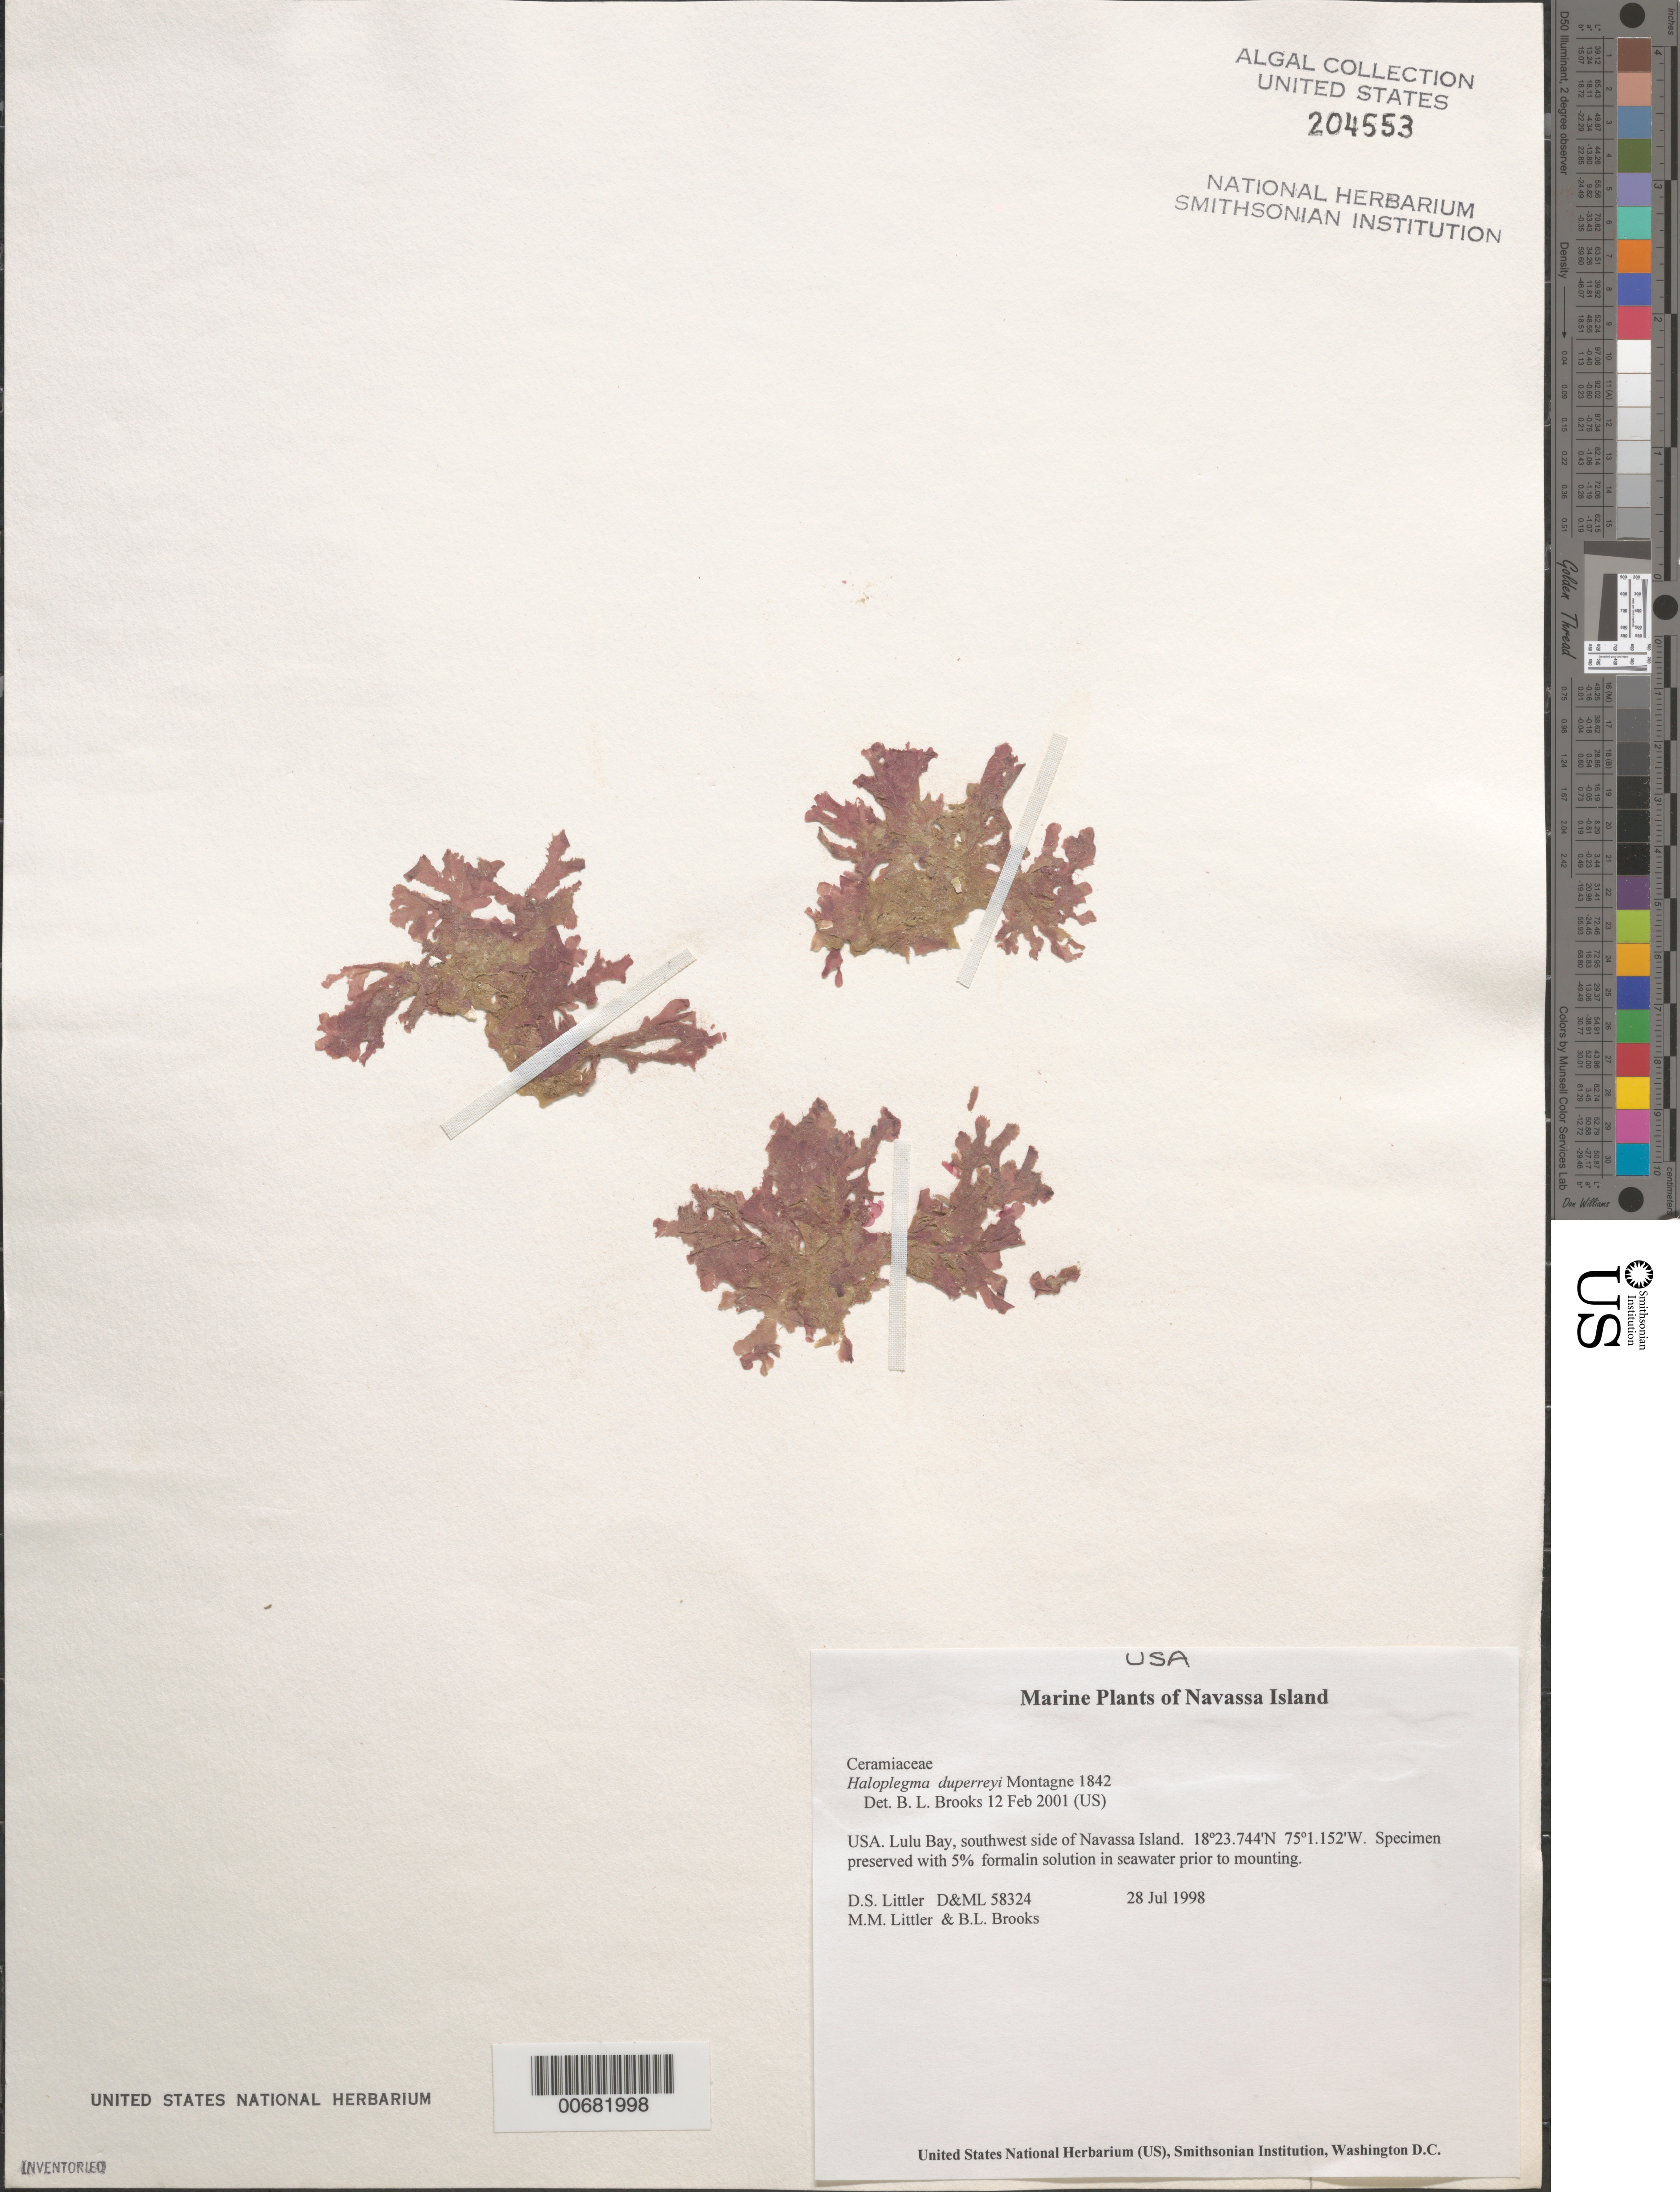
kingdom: Plantae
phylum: Rhodophyta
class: Florideophyceae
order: Ceramiales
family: Wrangeliaceae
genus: Haloplegma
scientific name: Haloplegma duperreyi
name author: Mont.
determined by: Brooks, B. L., (BOT), Smithsonian Institution - National Museum of Natural History (UNITED STATES)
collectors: D. S. Littler, M. M. Littler & B. Brooks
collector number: D&ML 58324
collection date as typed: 28 Jul 1998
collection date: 1998-07-28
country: Navassa Island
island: Navassa Island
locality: Lulu Bay, southwest side of island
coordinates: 18 23.744' N, 75 1.152' W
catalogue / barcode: US 204553